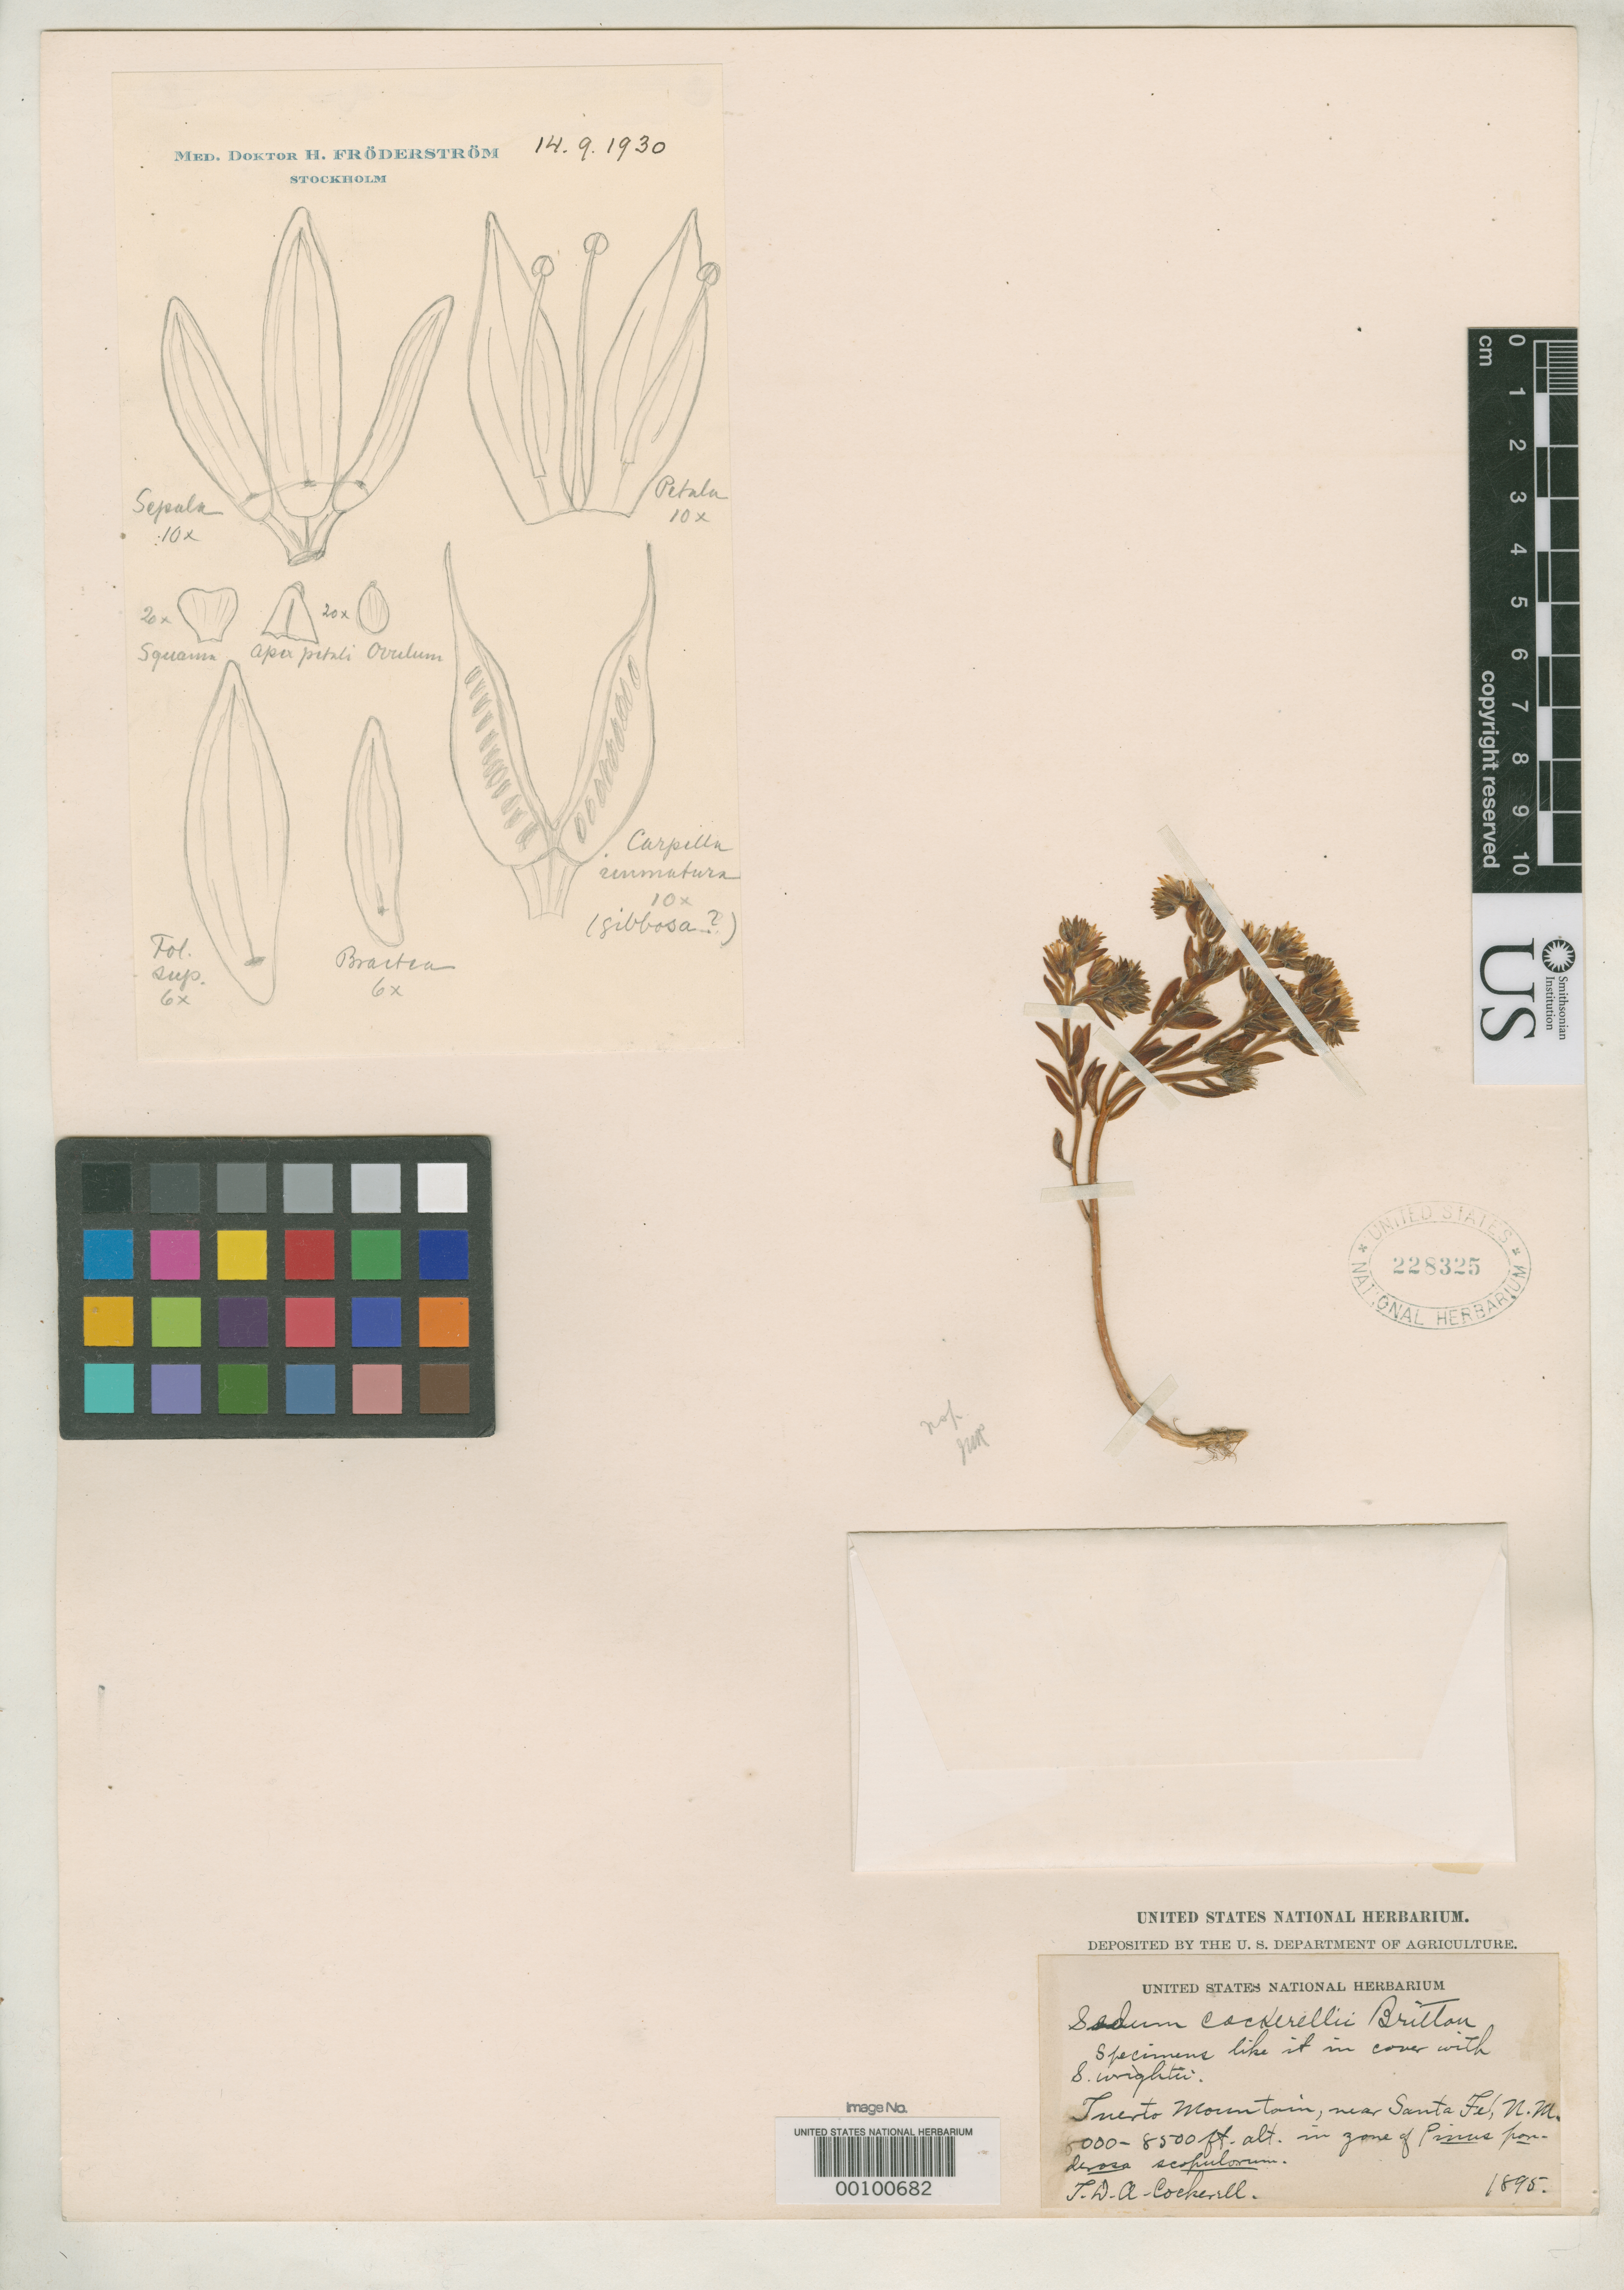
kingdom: Plantae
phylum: Tracheophyta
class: Magnoliopsida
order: Saxifragales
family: Crassulaceae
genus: Sedum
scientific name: Sedum cockerellii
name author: Britton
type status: Isotype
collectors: T. Cockerell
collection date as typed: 1895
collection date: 1895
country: United States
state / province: New Mexico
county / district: Santa Fe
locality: Tuerto Mt., east of Santa Fe.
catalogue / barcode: US 228325